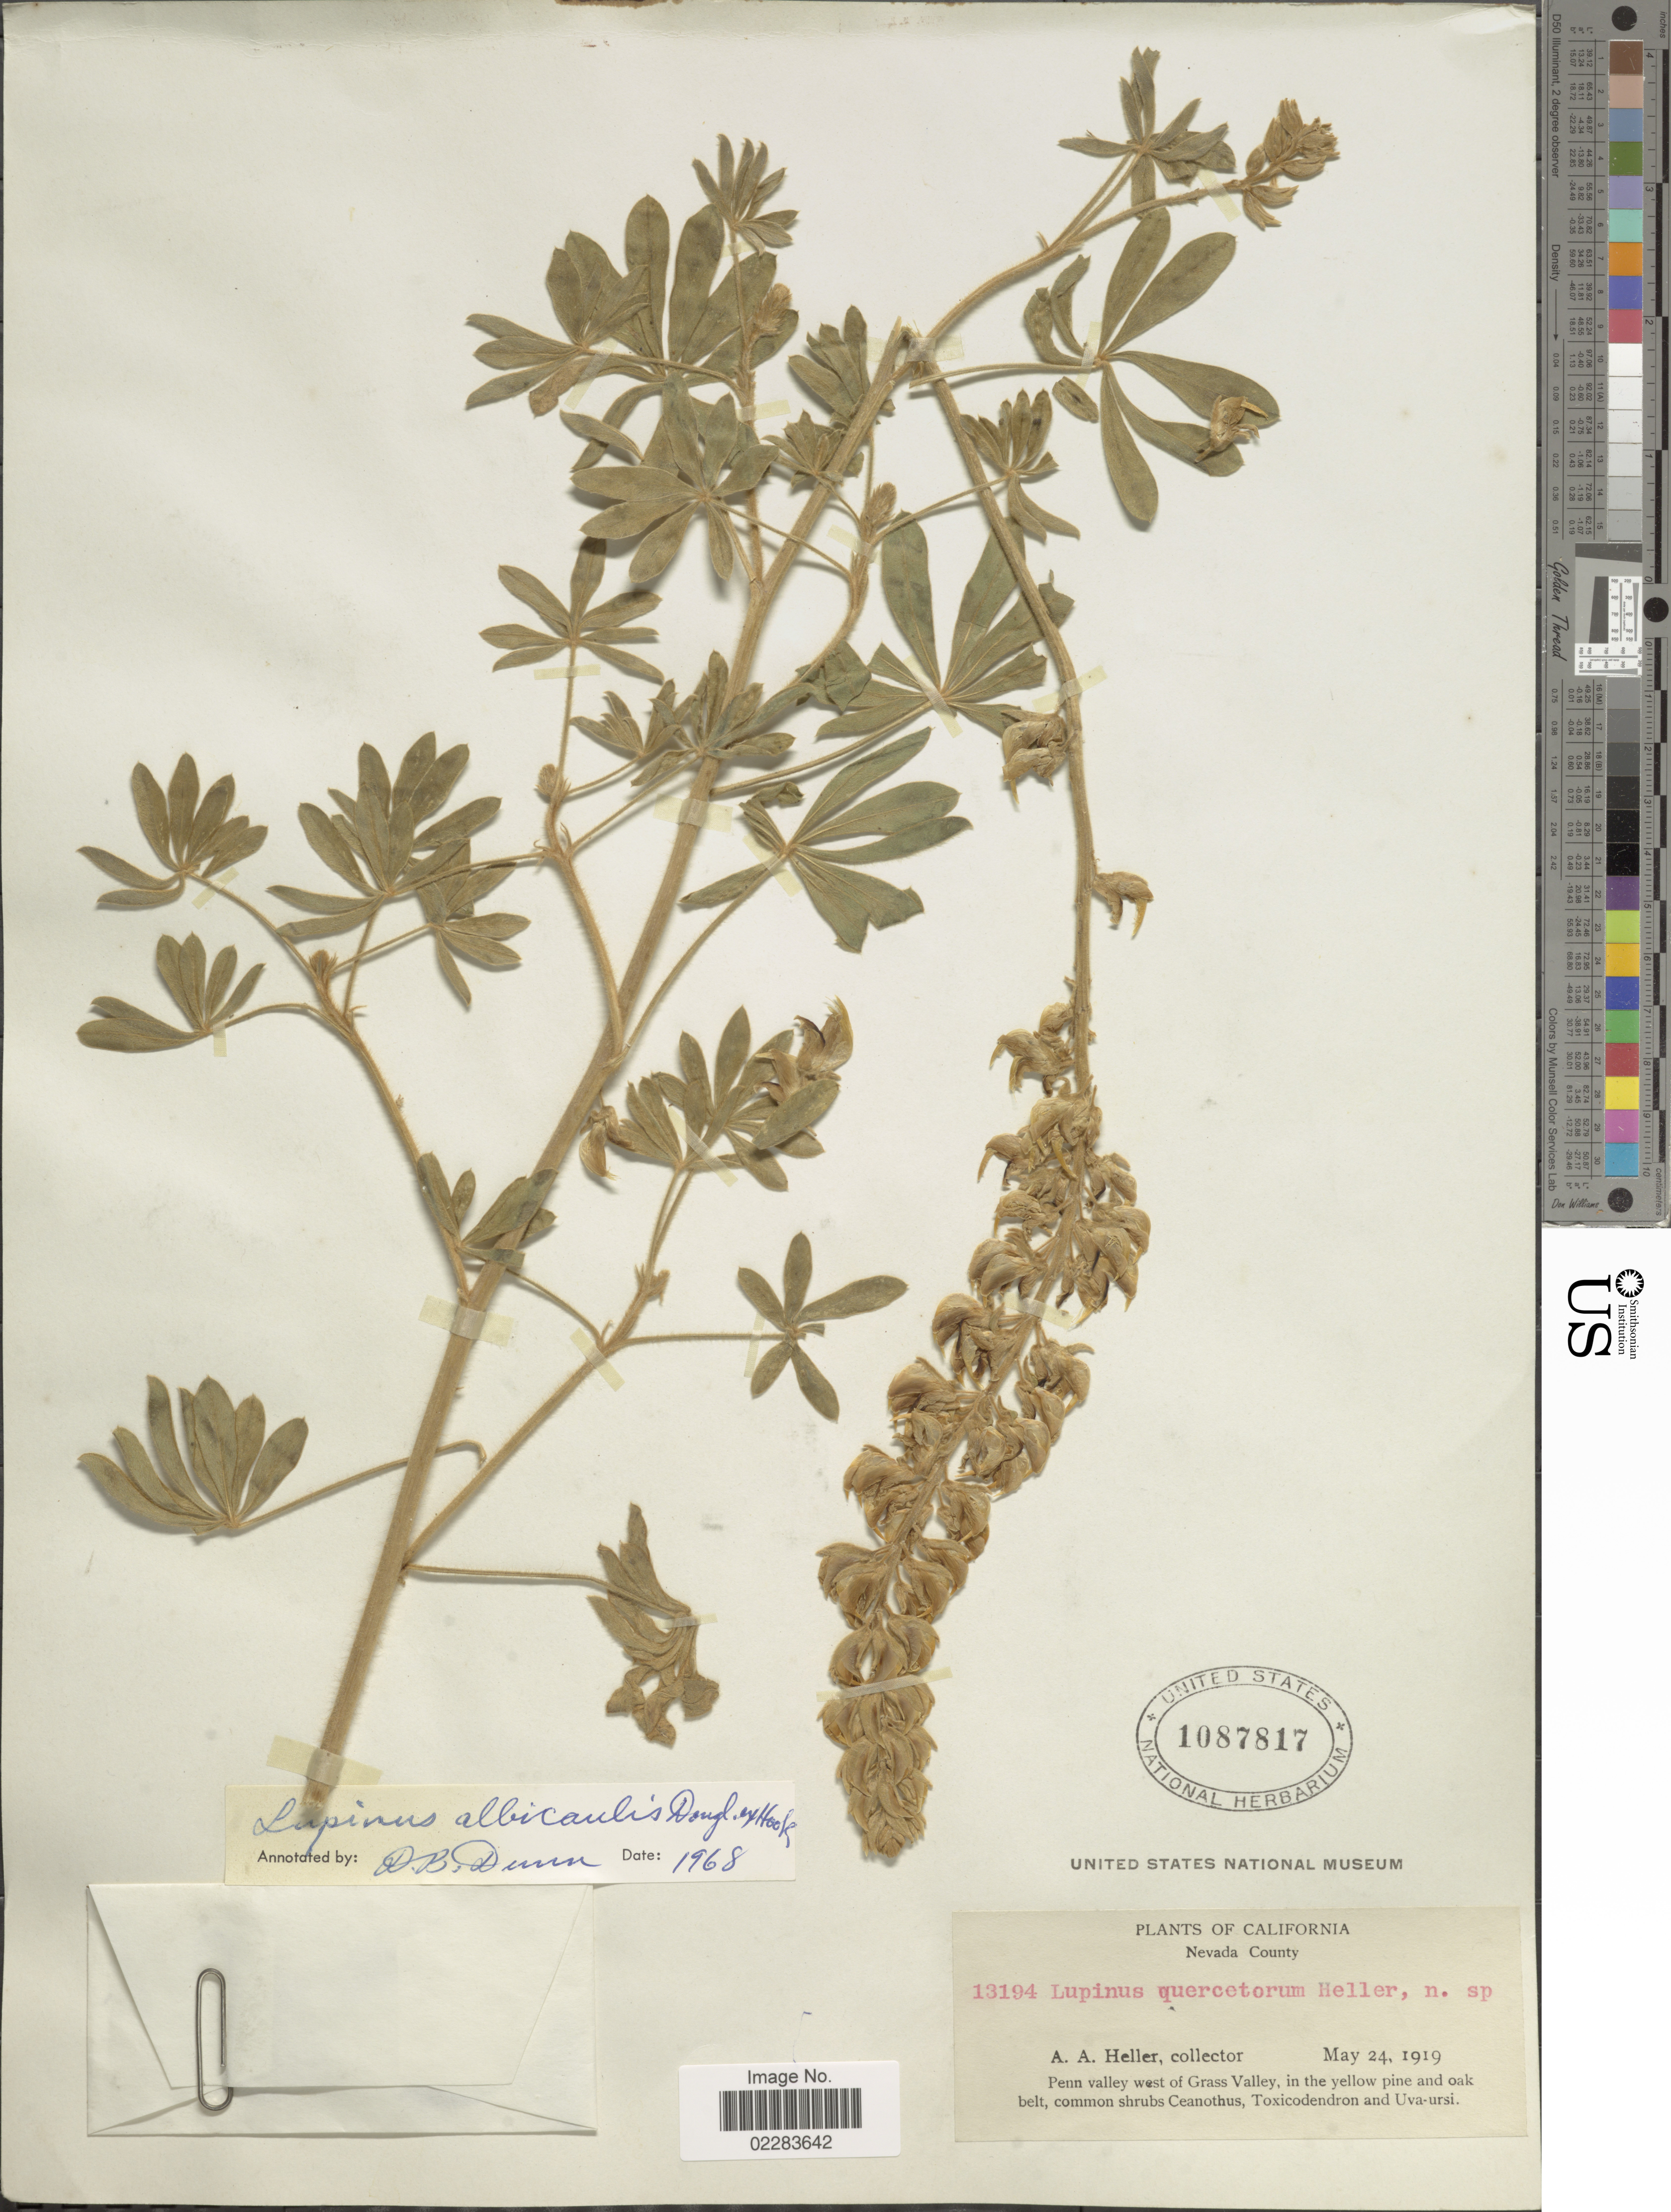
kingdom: Plantae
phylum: Tracheophyta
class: Magnoliopsida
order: Fabales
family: Fabaceae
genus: Lupinus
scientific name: Lupinus albicaulis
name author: Douglas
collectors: A. A. Heller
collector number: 13194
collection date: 1919-05-24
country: United States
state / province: California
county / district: Nevada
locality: Nevada County. Penn Valley west of Grass Valley, in the yellow and oak belt.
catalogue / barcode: US 1087817